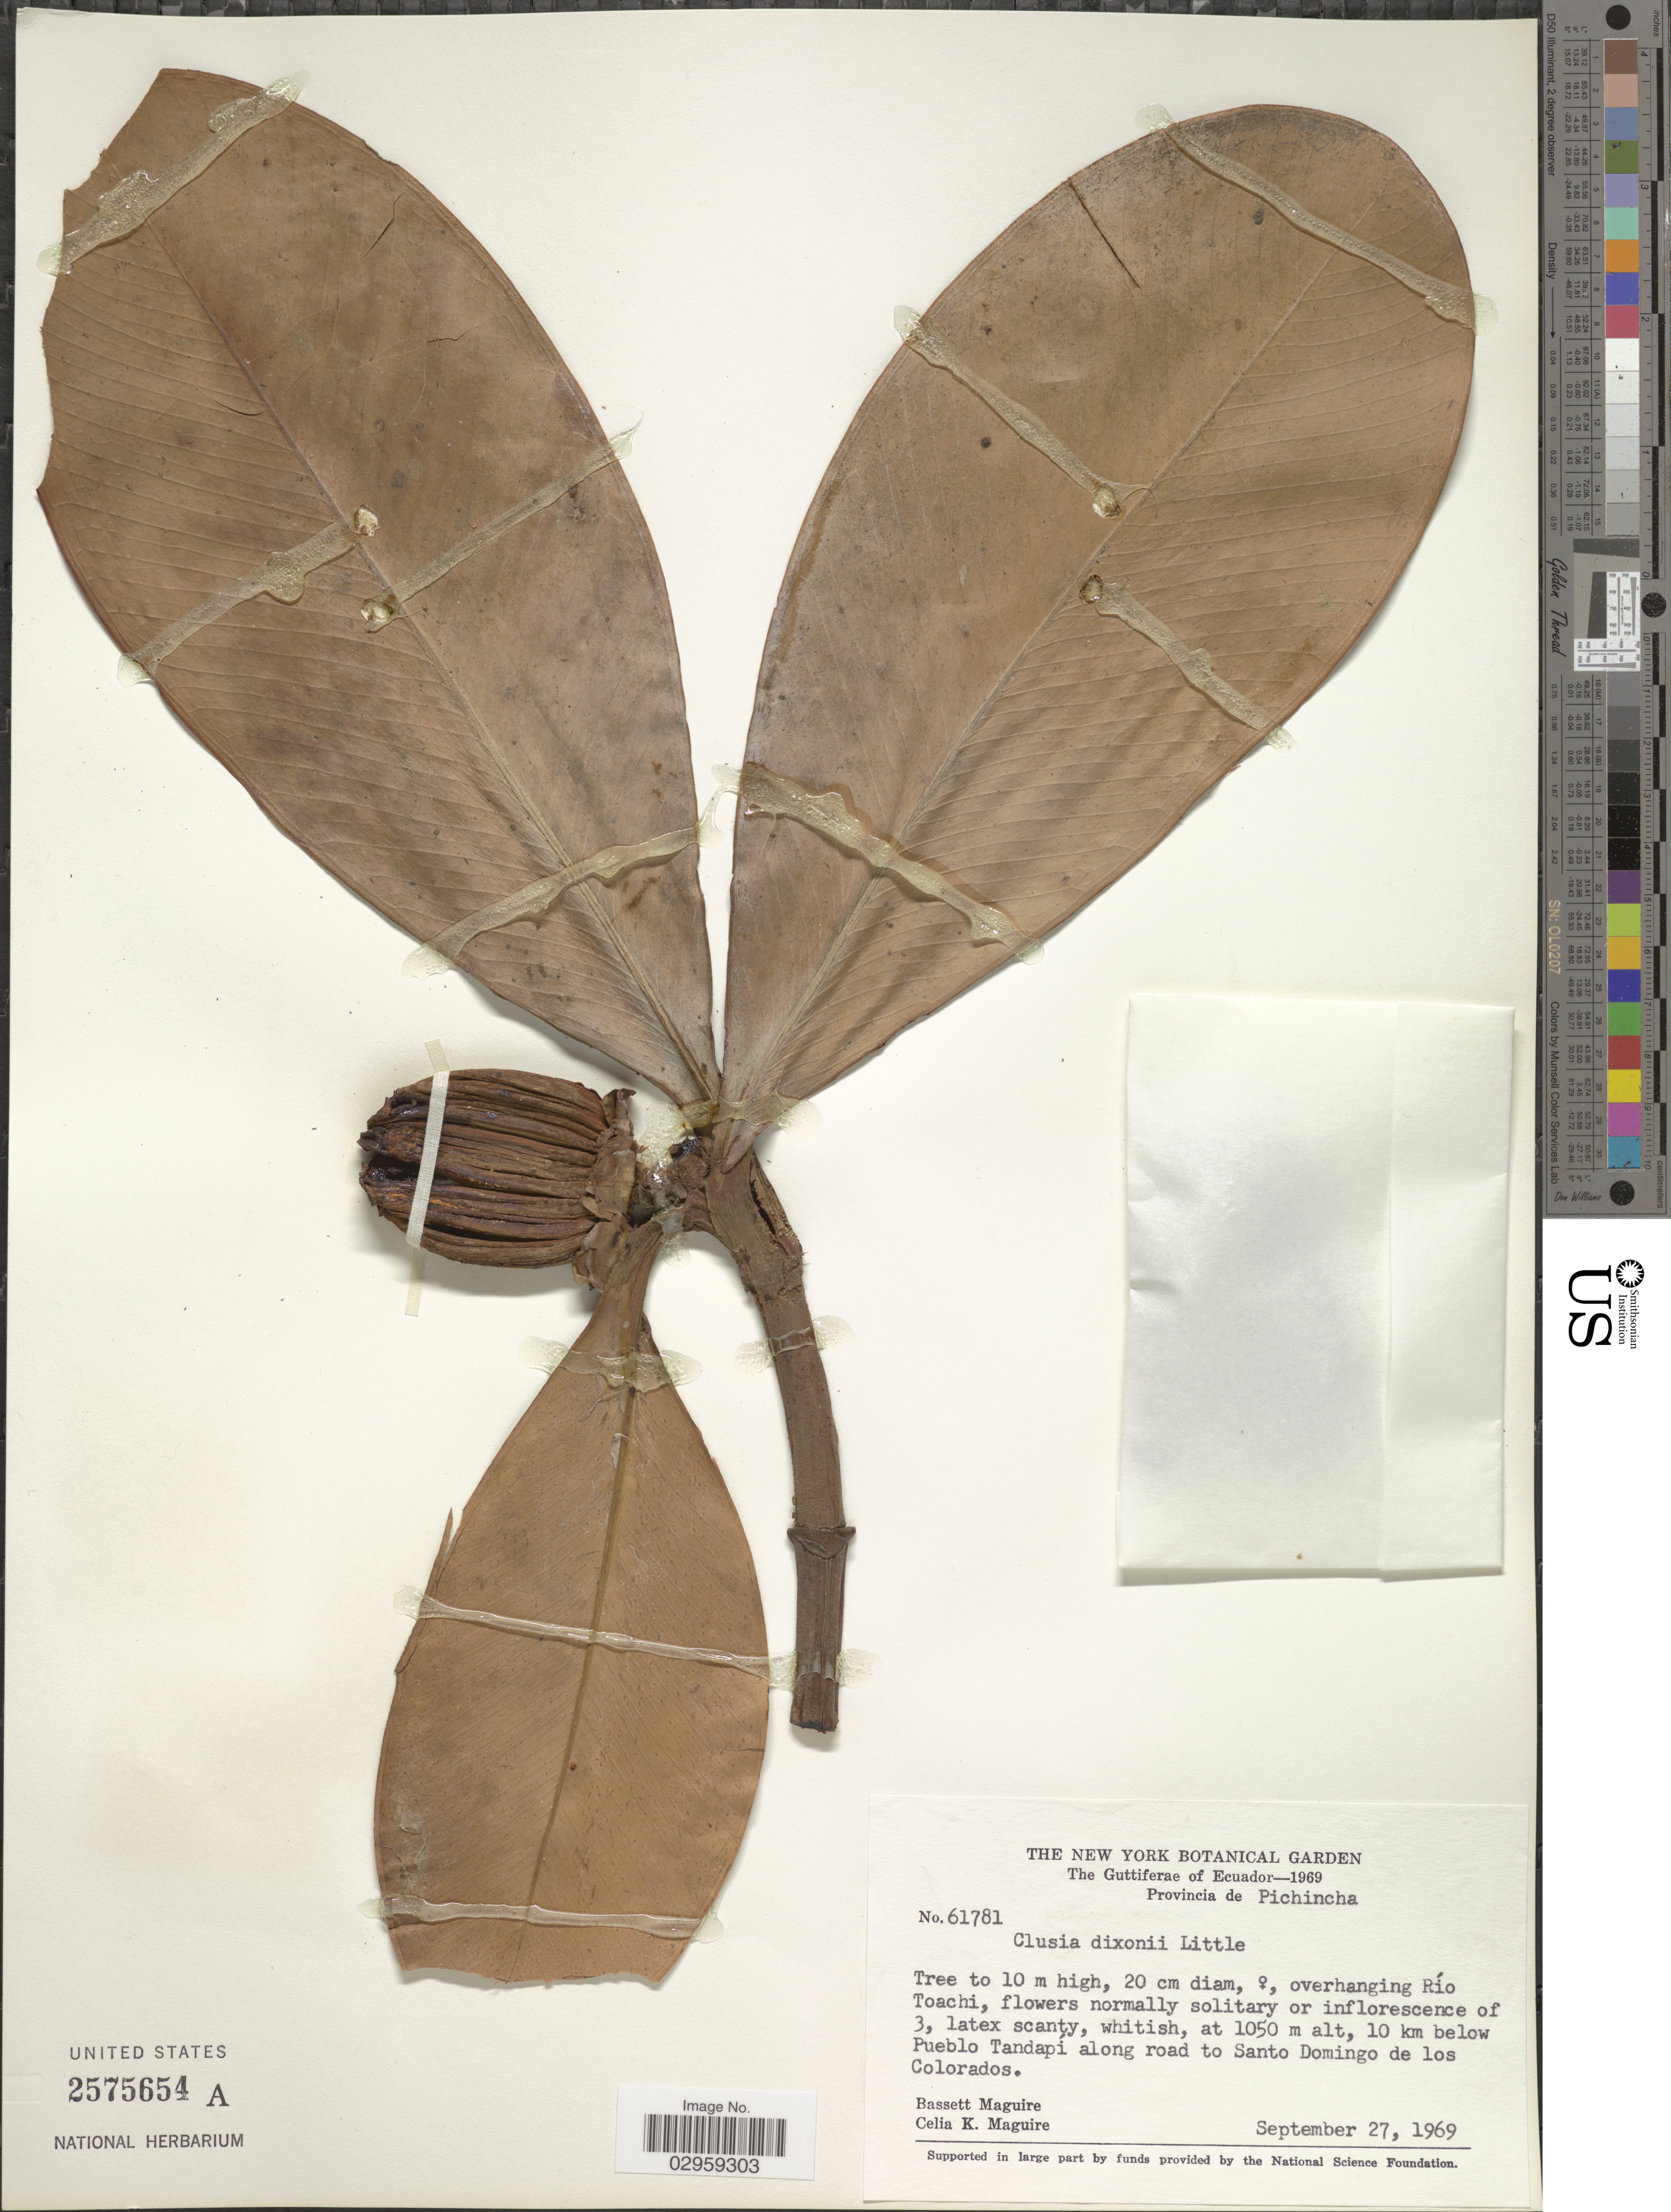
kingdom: Plantae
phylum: Tracheophyta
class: Magnoliopsida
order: Malpighiales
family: Clusiaceae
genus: Clusia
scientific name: Clusia dixonii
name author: Little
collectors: B. Maguire & C. K. Maguire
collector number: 61781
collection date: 1969-09-27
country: Ecuador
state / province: Pichincha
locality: The Guttiferae of Colombia. 10 km below Pueblo Tandapi along road to Santo Domingo de Los Colorados.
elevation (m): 1050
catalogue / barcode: US 2575654A